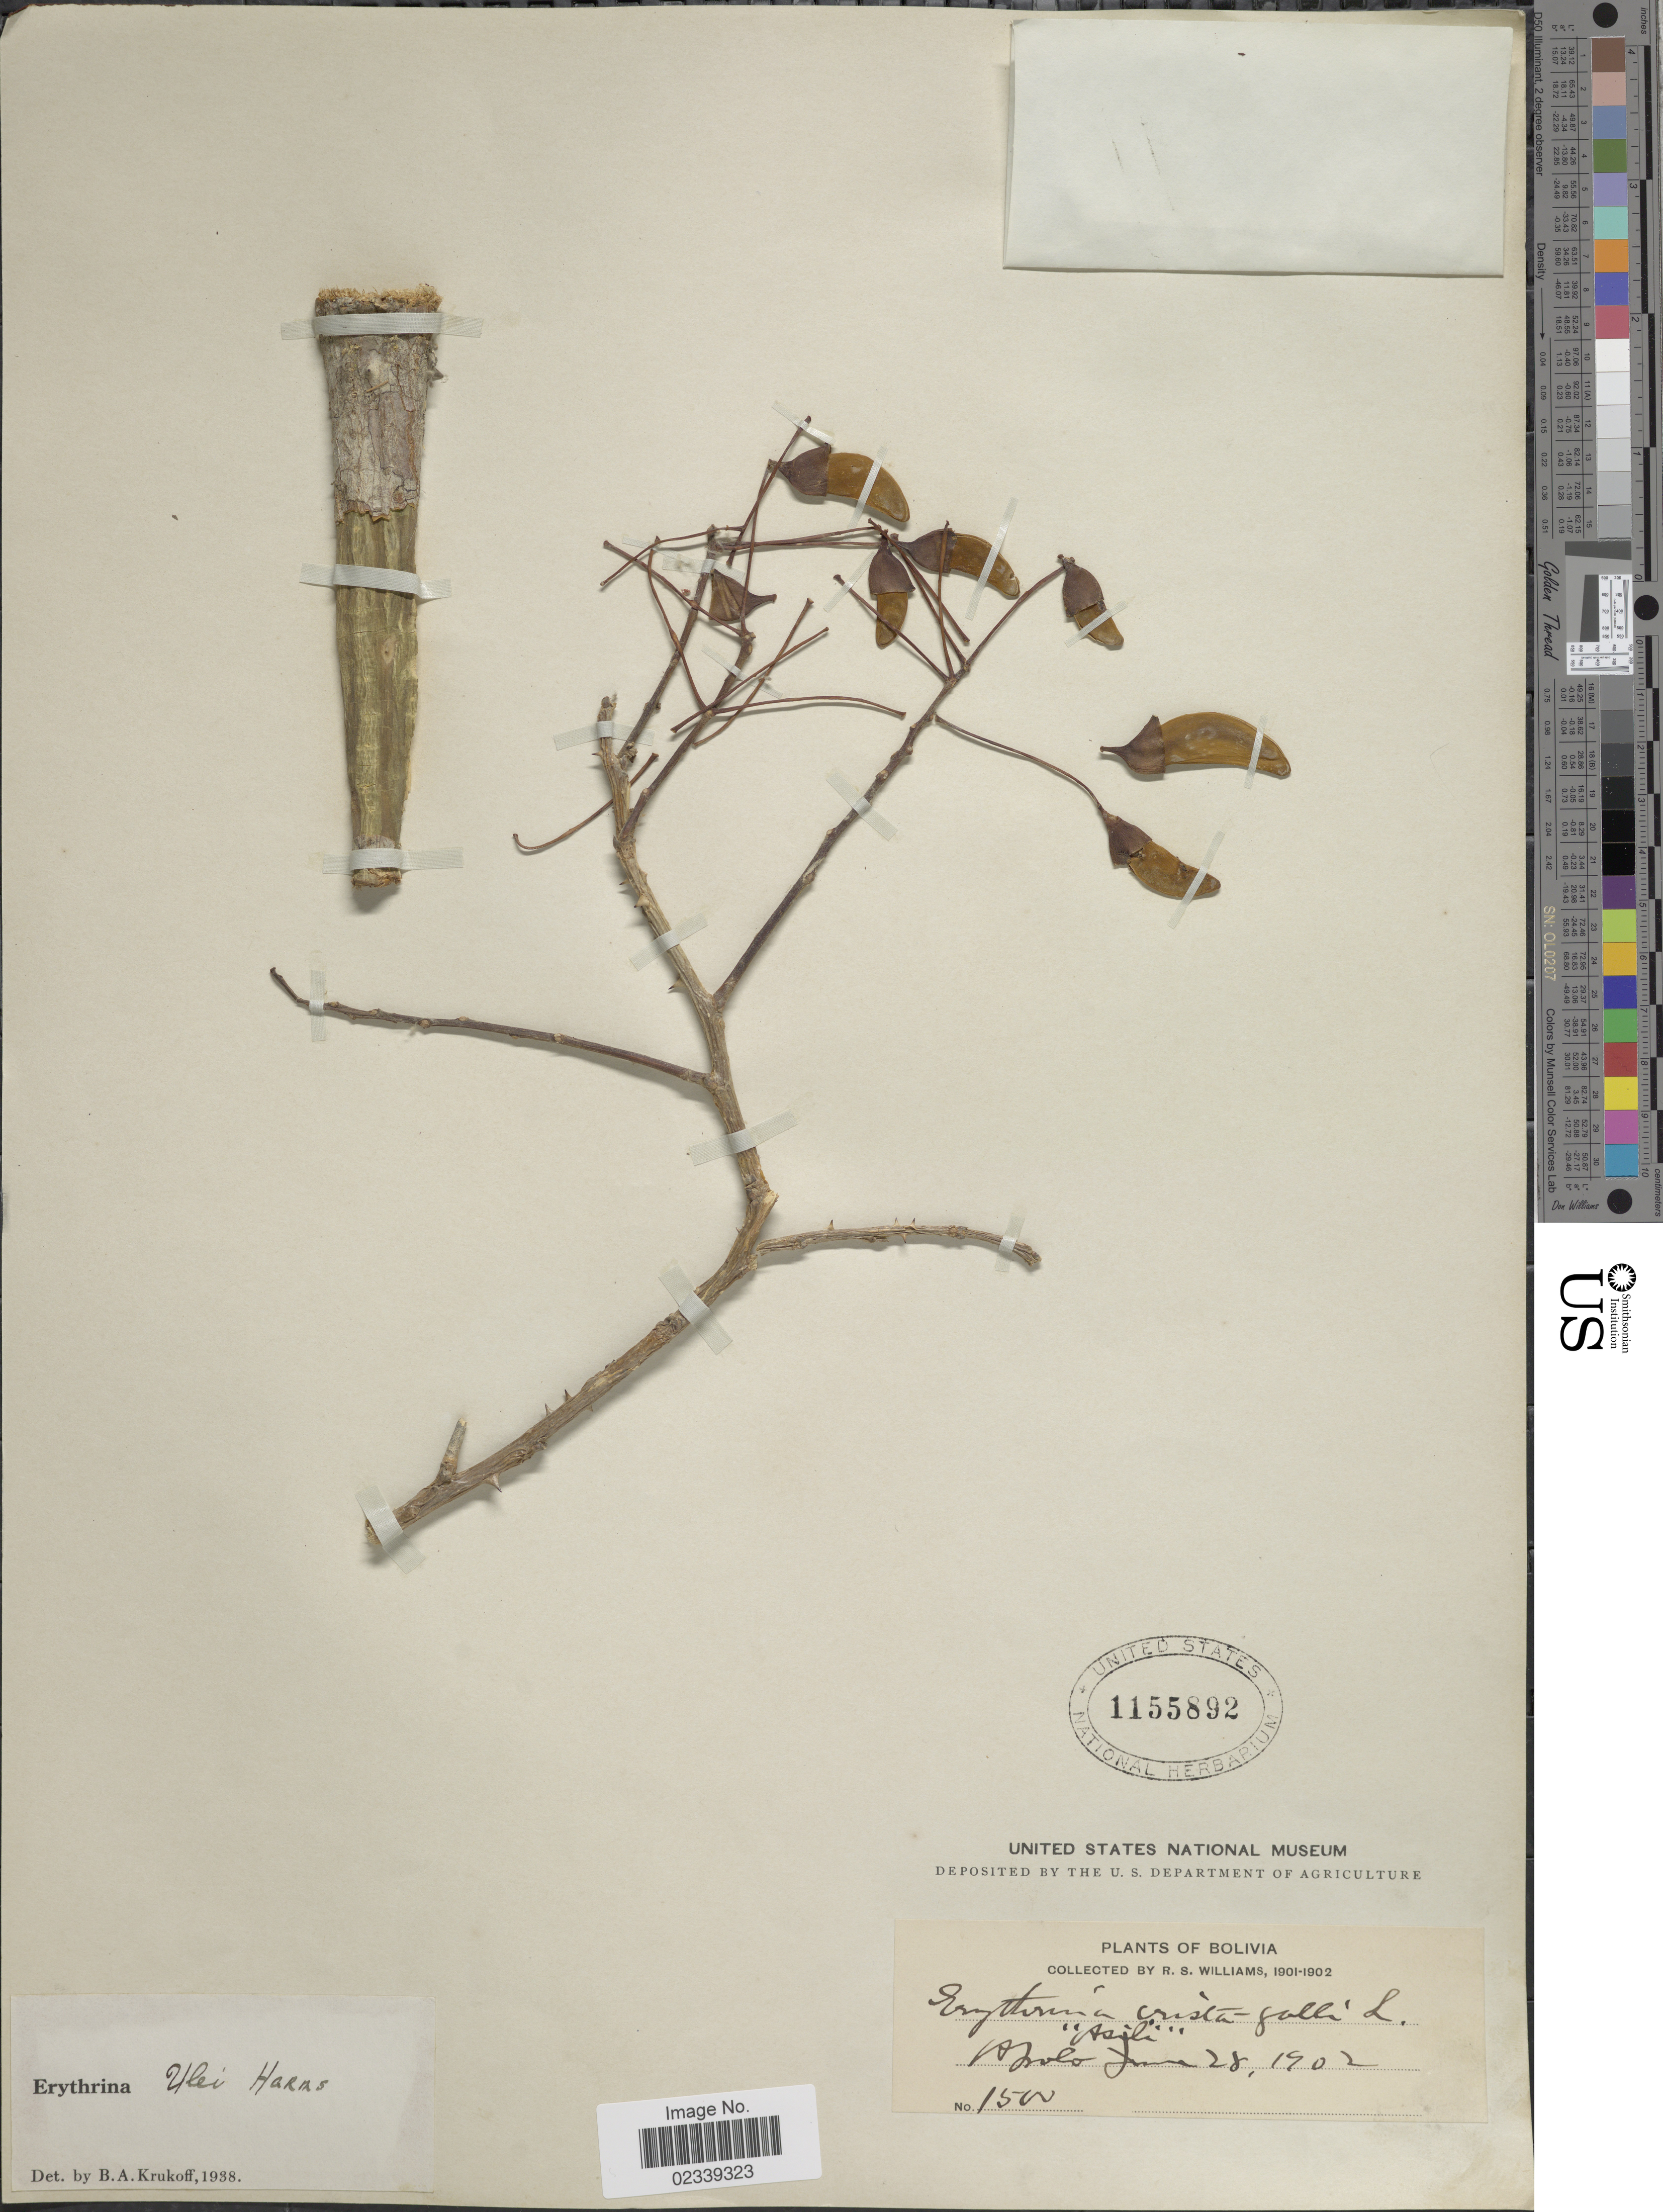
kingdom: Plantae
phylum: Tracheophyta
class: Magnoliopsida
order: Fabales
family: Fabaceae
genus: Erythrina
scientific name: Erythrina ulei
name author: Harms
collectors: R. S. Williams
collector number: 1500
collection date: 1902-06-28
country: Bolivia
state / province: La Paz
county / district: Franz Tamayo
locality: Apolo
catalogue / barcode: US 1155892